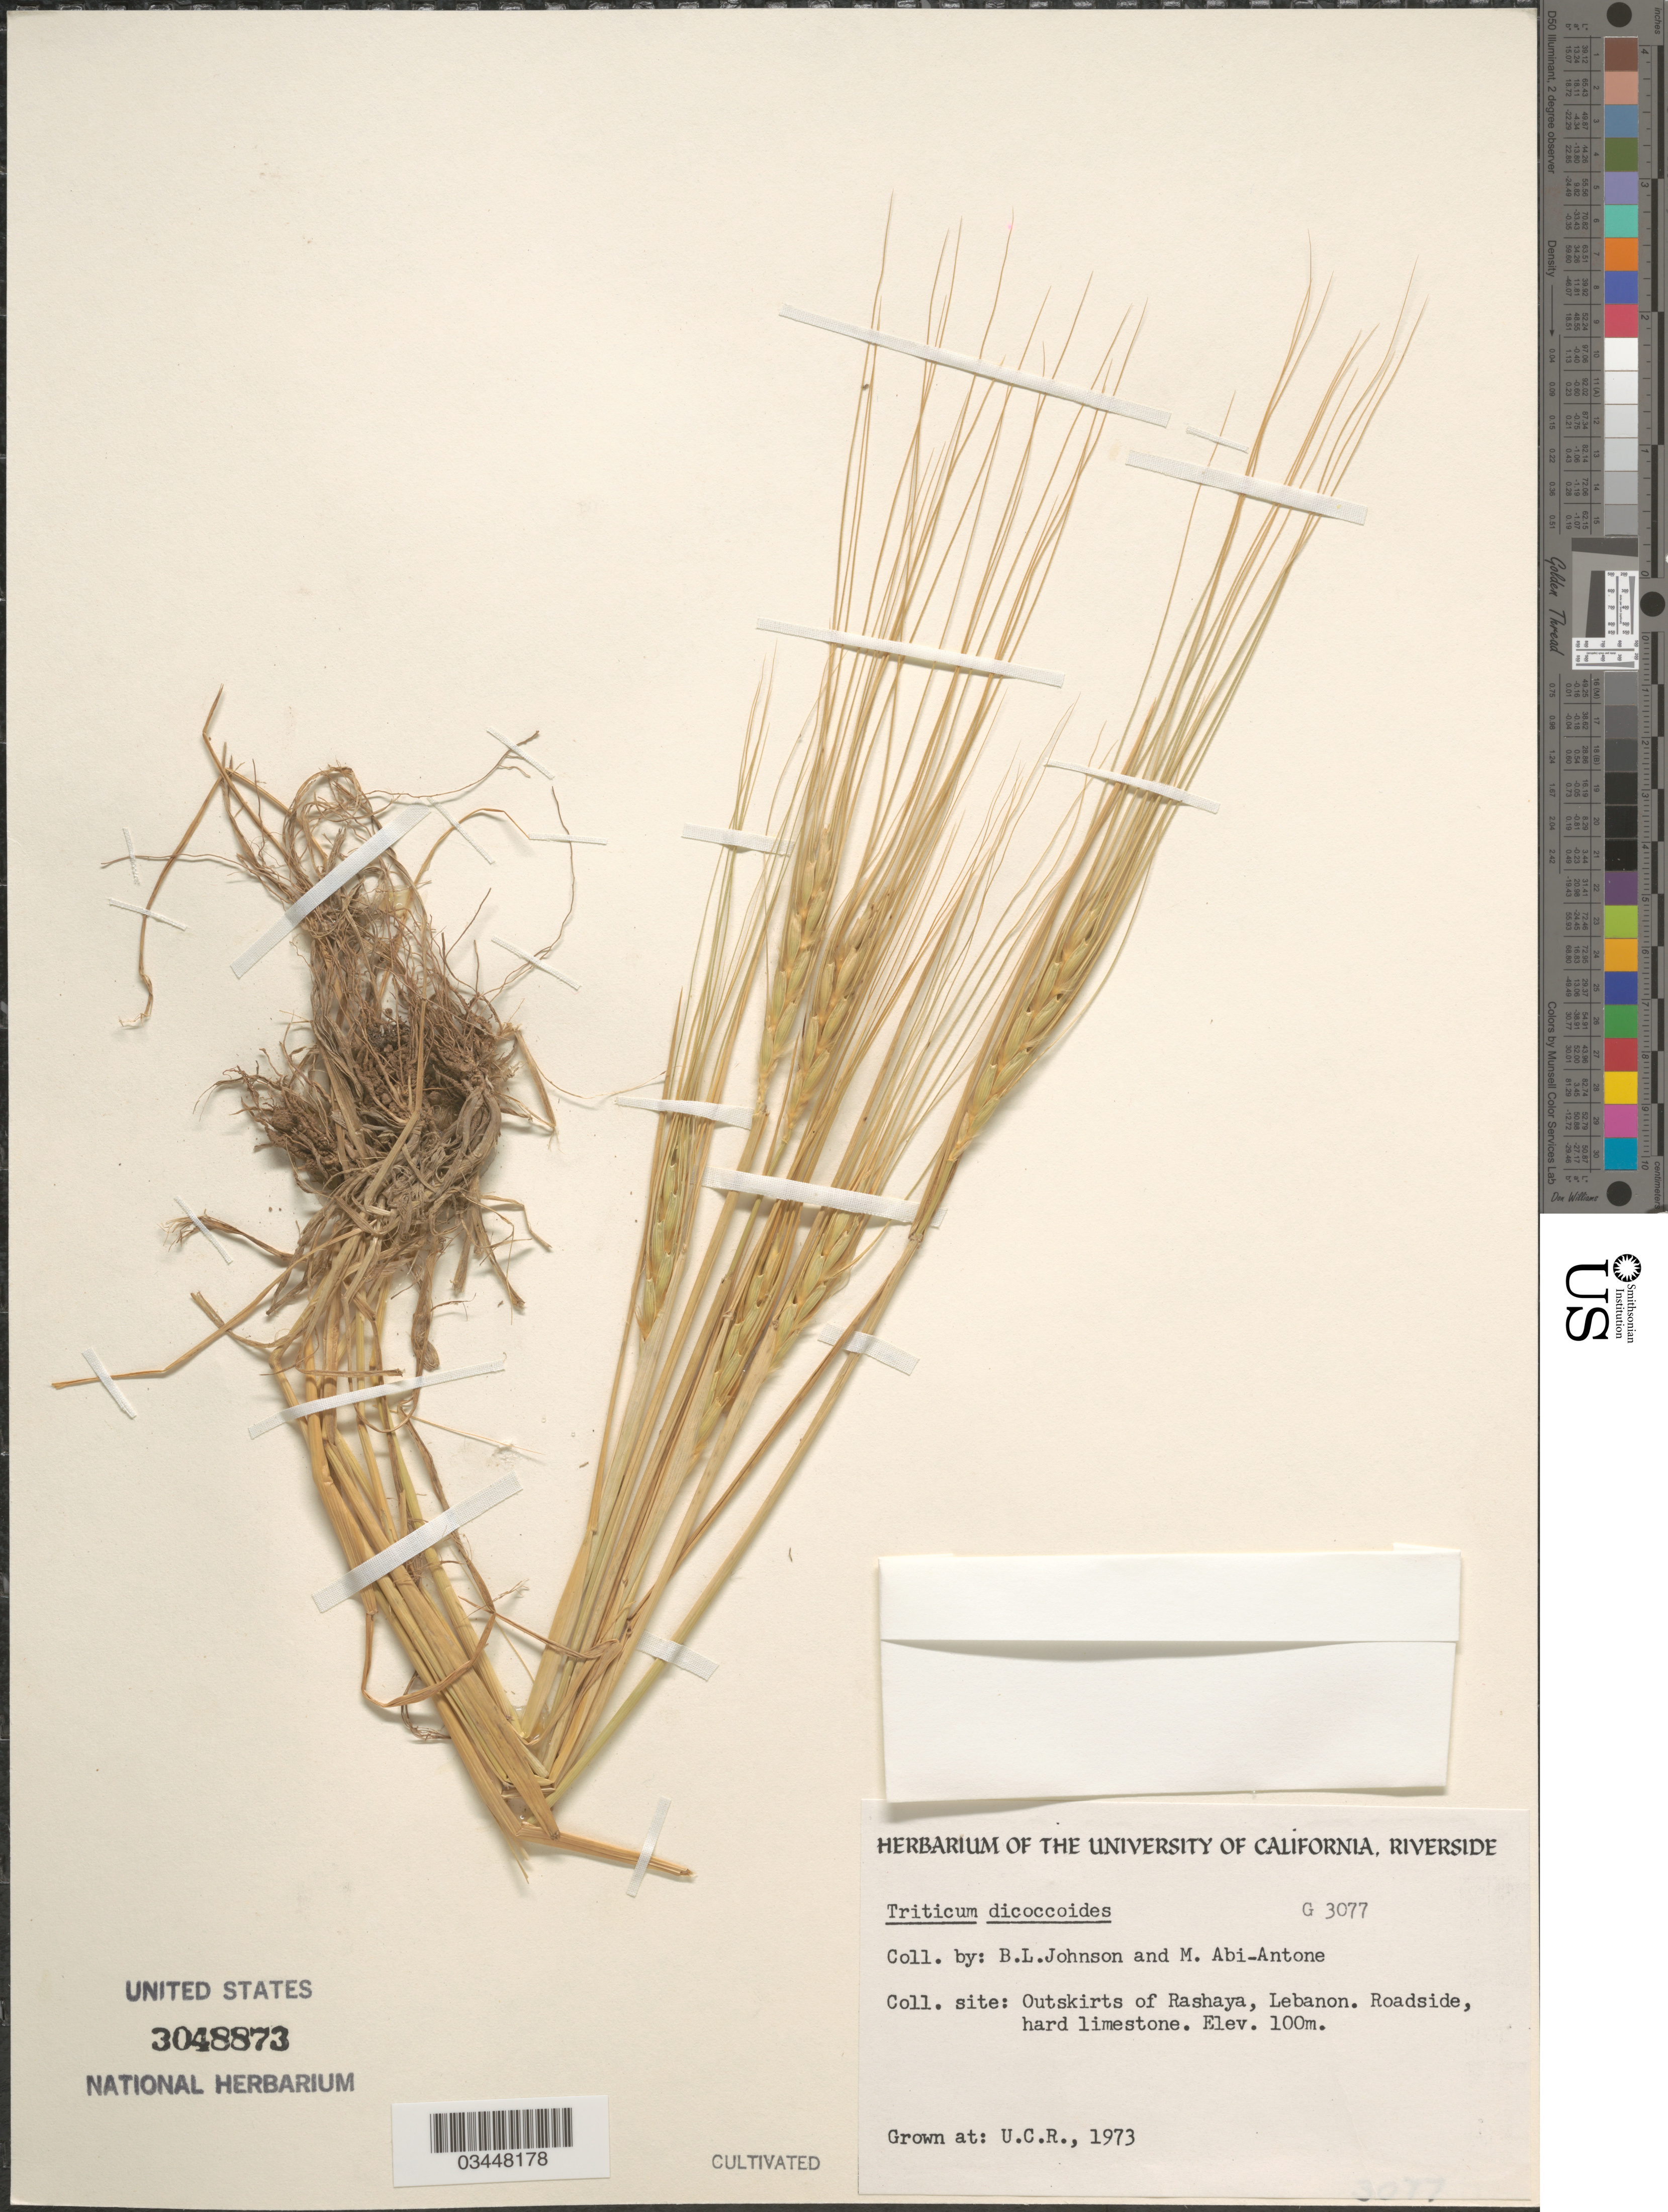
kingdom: Plantae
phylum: Tracheophyta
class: Liliopsida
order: Poales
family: Poaceae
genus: Triticum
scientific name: Triticum dicoccoides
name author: (Körn.) Körn. ex Schweinf.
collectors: ex herb. Univ. of California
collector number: G3077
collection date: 1973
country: United States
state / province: California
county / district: Riverside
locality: U.C.R.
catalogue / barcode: US 3048873